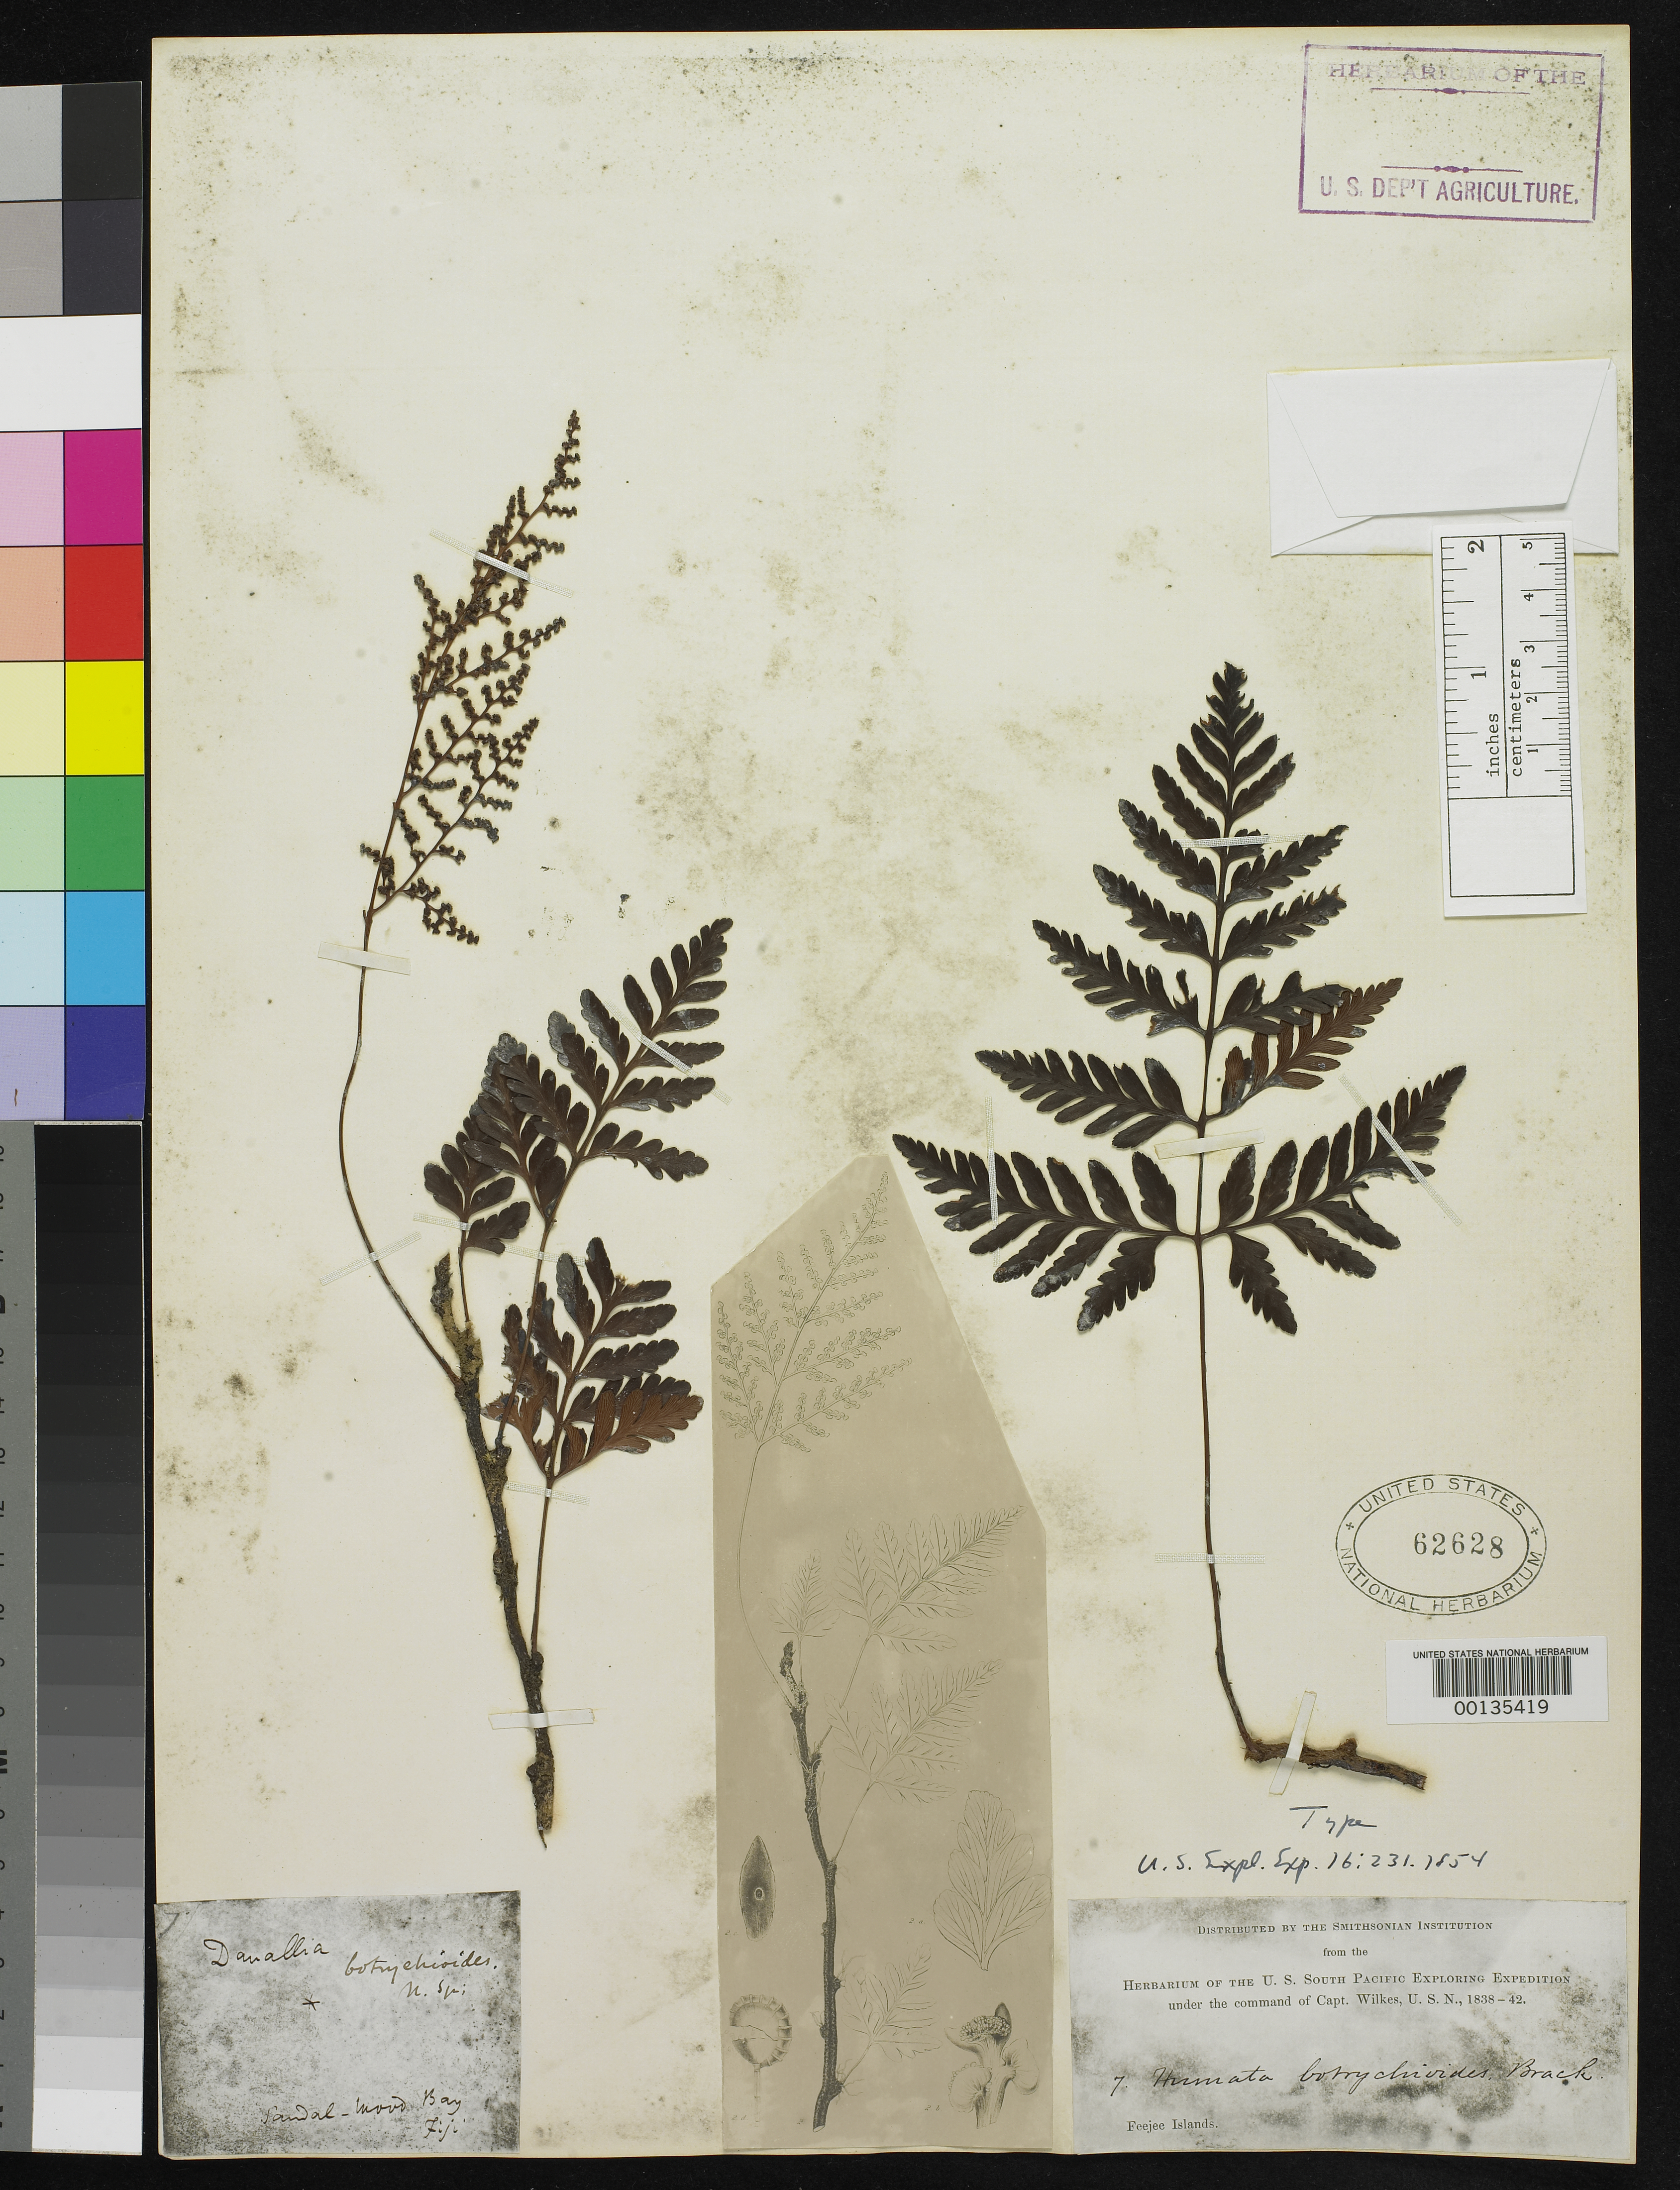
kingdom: Plantae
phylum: Tracheophyta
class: Polypodiopsida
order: Polypodiales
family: Davalliaceae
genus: Humata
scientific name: Humata botrychioides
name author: Brack. in Wilkes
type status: Holotype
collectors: Wilkes Explor. Exped.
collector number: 7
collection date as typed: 1838 to -- --- 1842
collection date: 1838/1842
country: Fiji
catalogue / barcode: US 62628